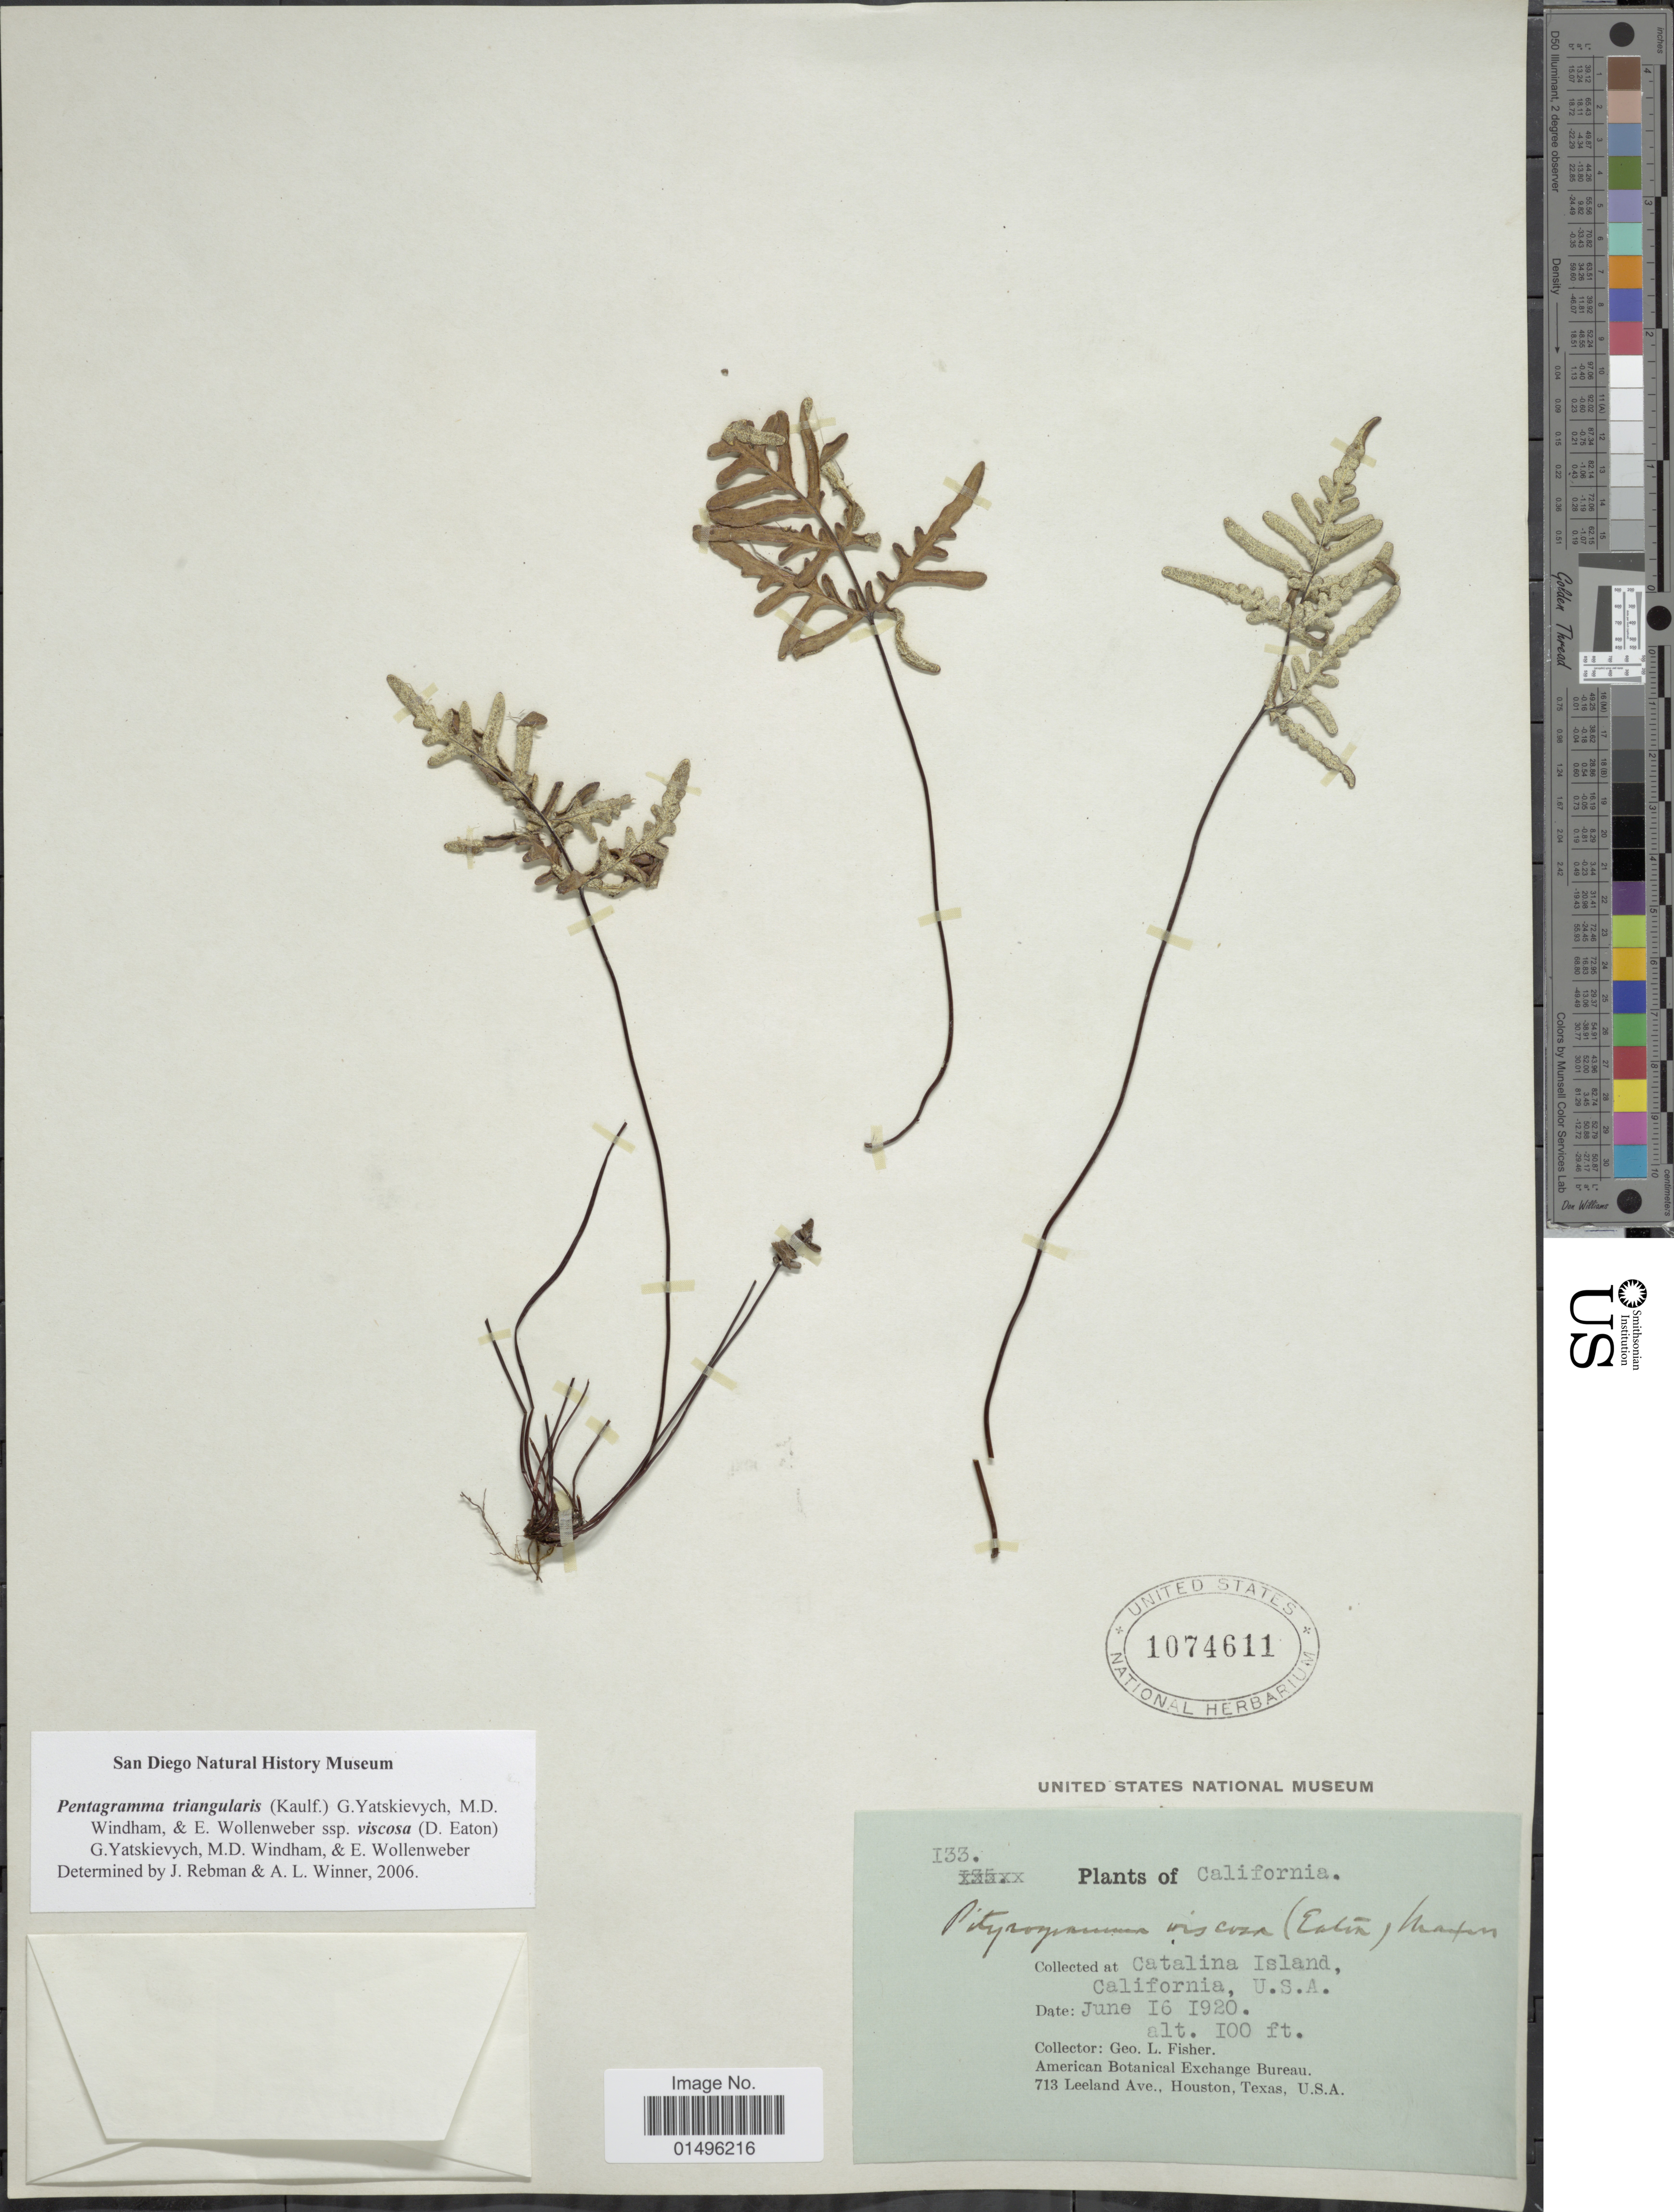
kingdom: Plantae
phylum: Tracheophyta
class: Polypodiopsida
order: Polypodiales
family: Pteridaceae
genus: Pentagramma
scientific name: Pentagramma viscosa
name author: (Nutt. ex D.C. Eaton) Schuettp. & Windham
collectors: G. L. Fisher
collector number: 133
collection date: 1920-06-16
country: United States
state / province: California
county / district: Los Angeles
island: Santa Catalina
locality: California, Catalina Island.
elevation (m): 30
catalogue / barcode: US 1074611